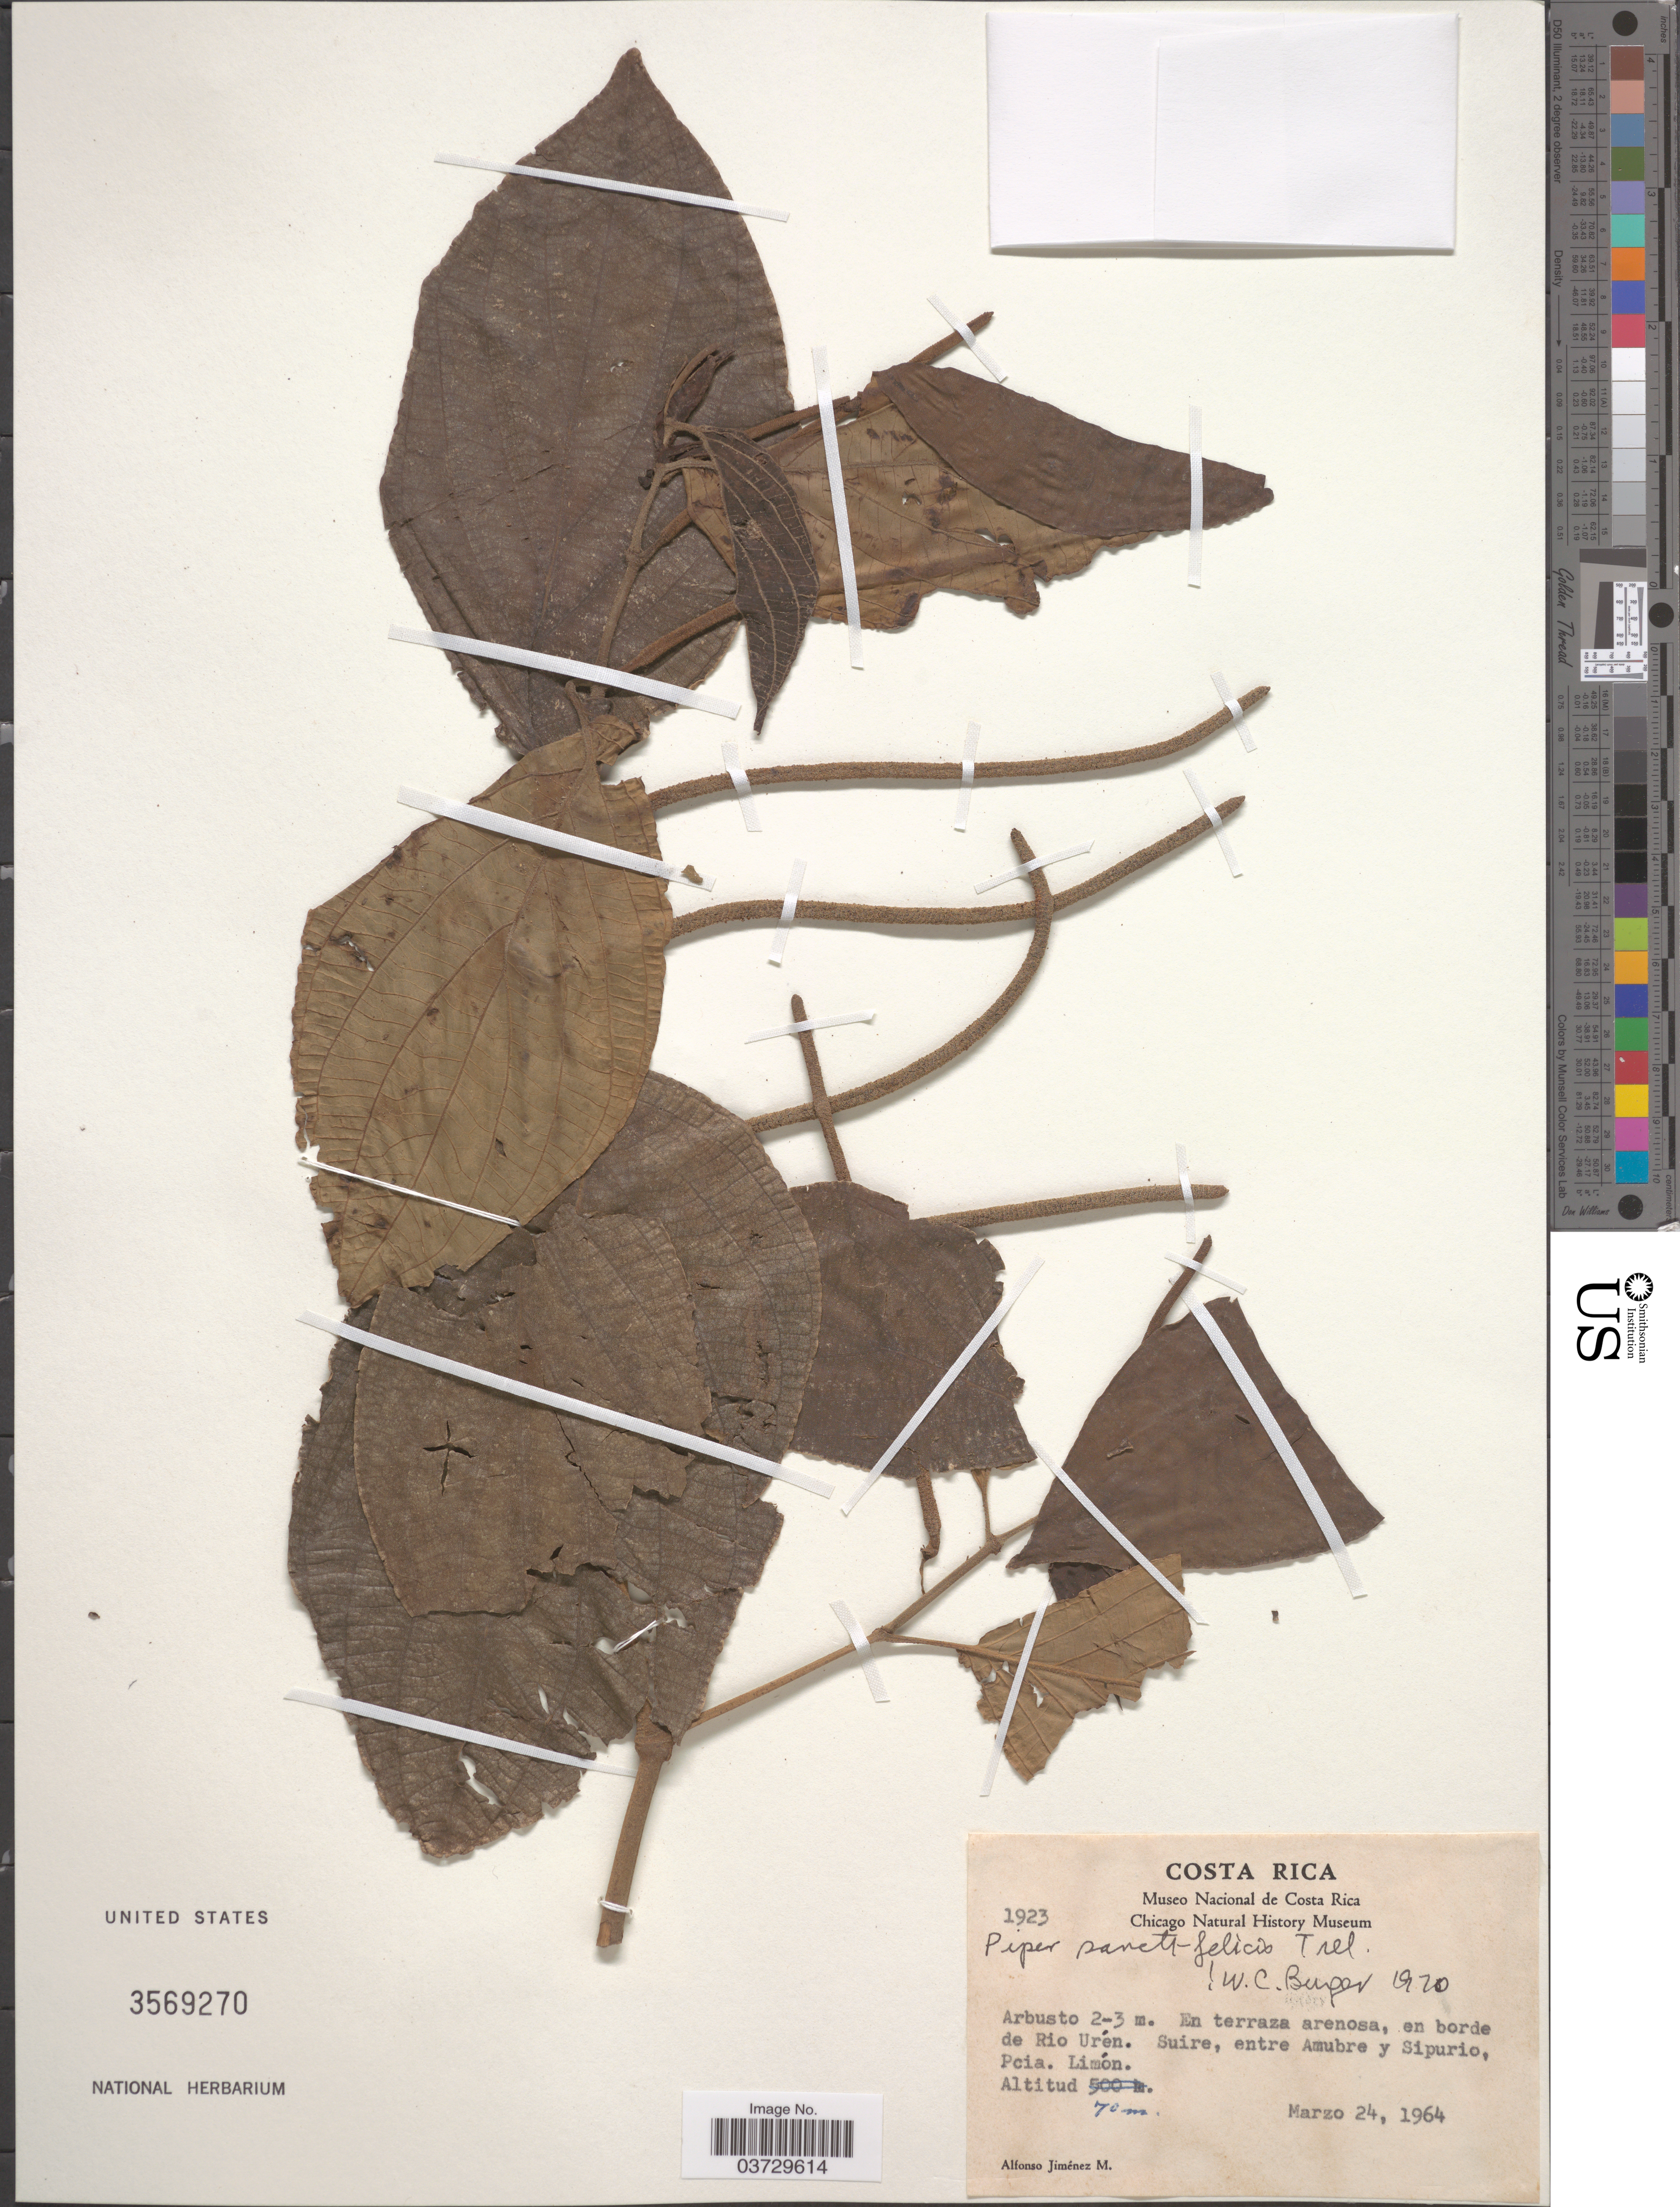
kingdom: Plantae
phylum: Tracheophyta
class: Magnoliopsida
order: Piperales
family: Piperaceae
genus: Piper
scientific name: Piper sancti-felicis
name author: Trel.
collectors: A. Jimenez M.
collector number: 1923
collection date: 1964-03-24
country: Costa Rica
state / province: Limón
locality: En borde de Rio Urén. Suire, entre Amubre y Sipurio.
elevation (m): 70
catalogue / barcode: US 3569270